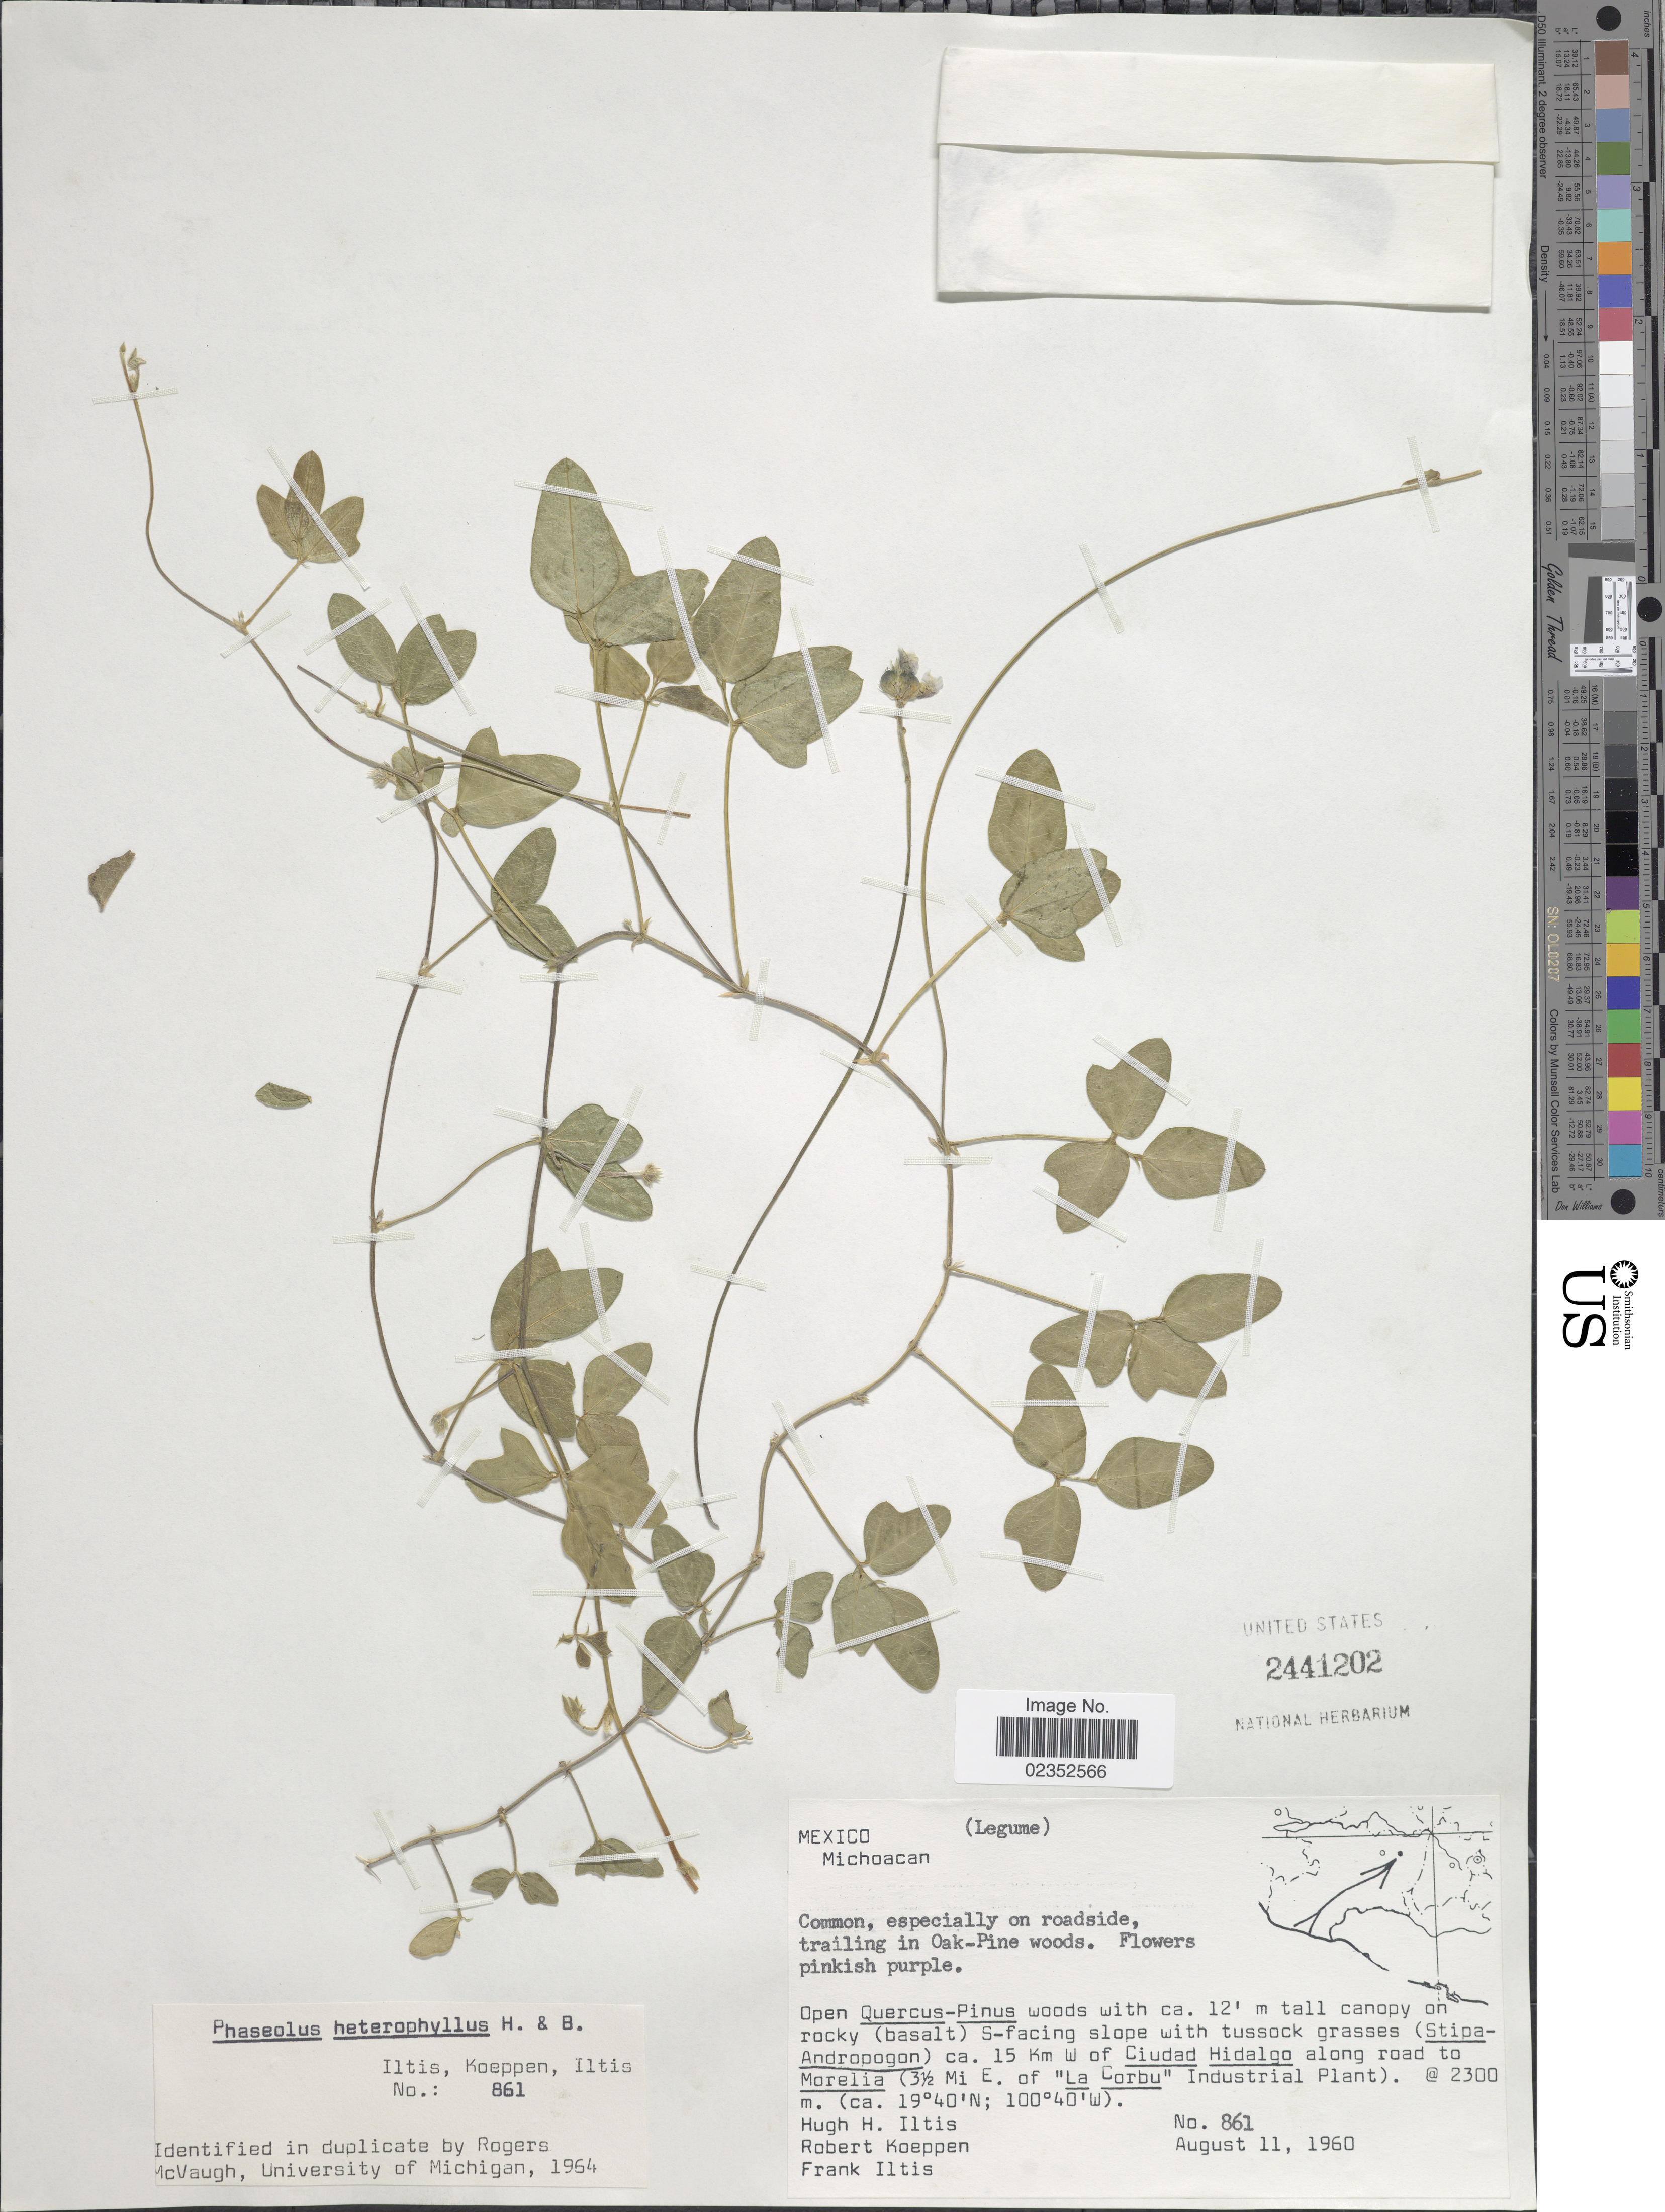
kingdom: Plantae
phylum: Tracheophyta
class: Magnoliopsida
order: Fabales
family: Fabaceae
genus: Macroptilium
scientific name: Macroptilium gibbosifolium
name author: (Ortega) A. Delgado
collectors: H. Iltis, R. C. Koeppen & F. S. Iltis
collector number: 861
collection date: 1960-08-11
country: Mexico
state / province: Michoacán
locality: Ca. 15 km W of Ciudad Hidalgo along road to Morelia (3 1/2 mi E. of "La Corbu" Industrial Plant)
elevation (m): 2300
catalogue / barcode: US 2441202